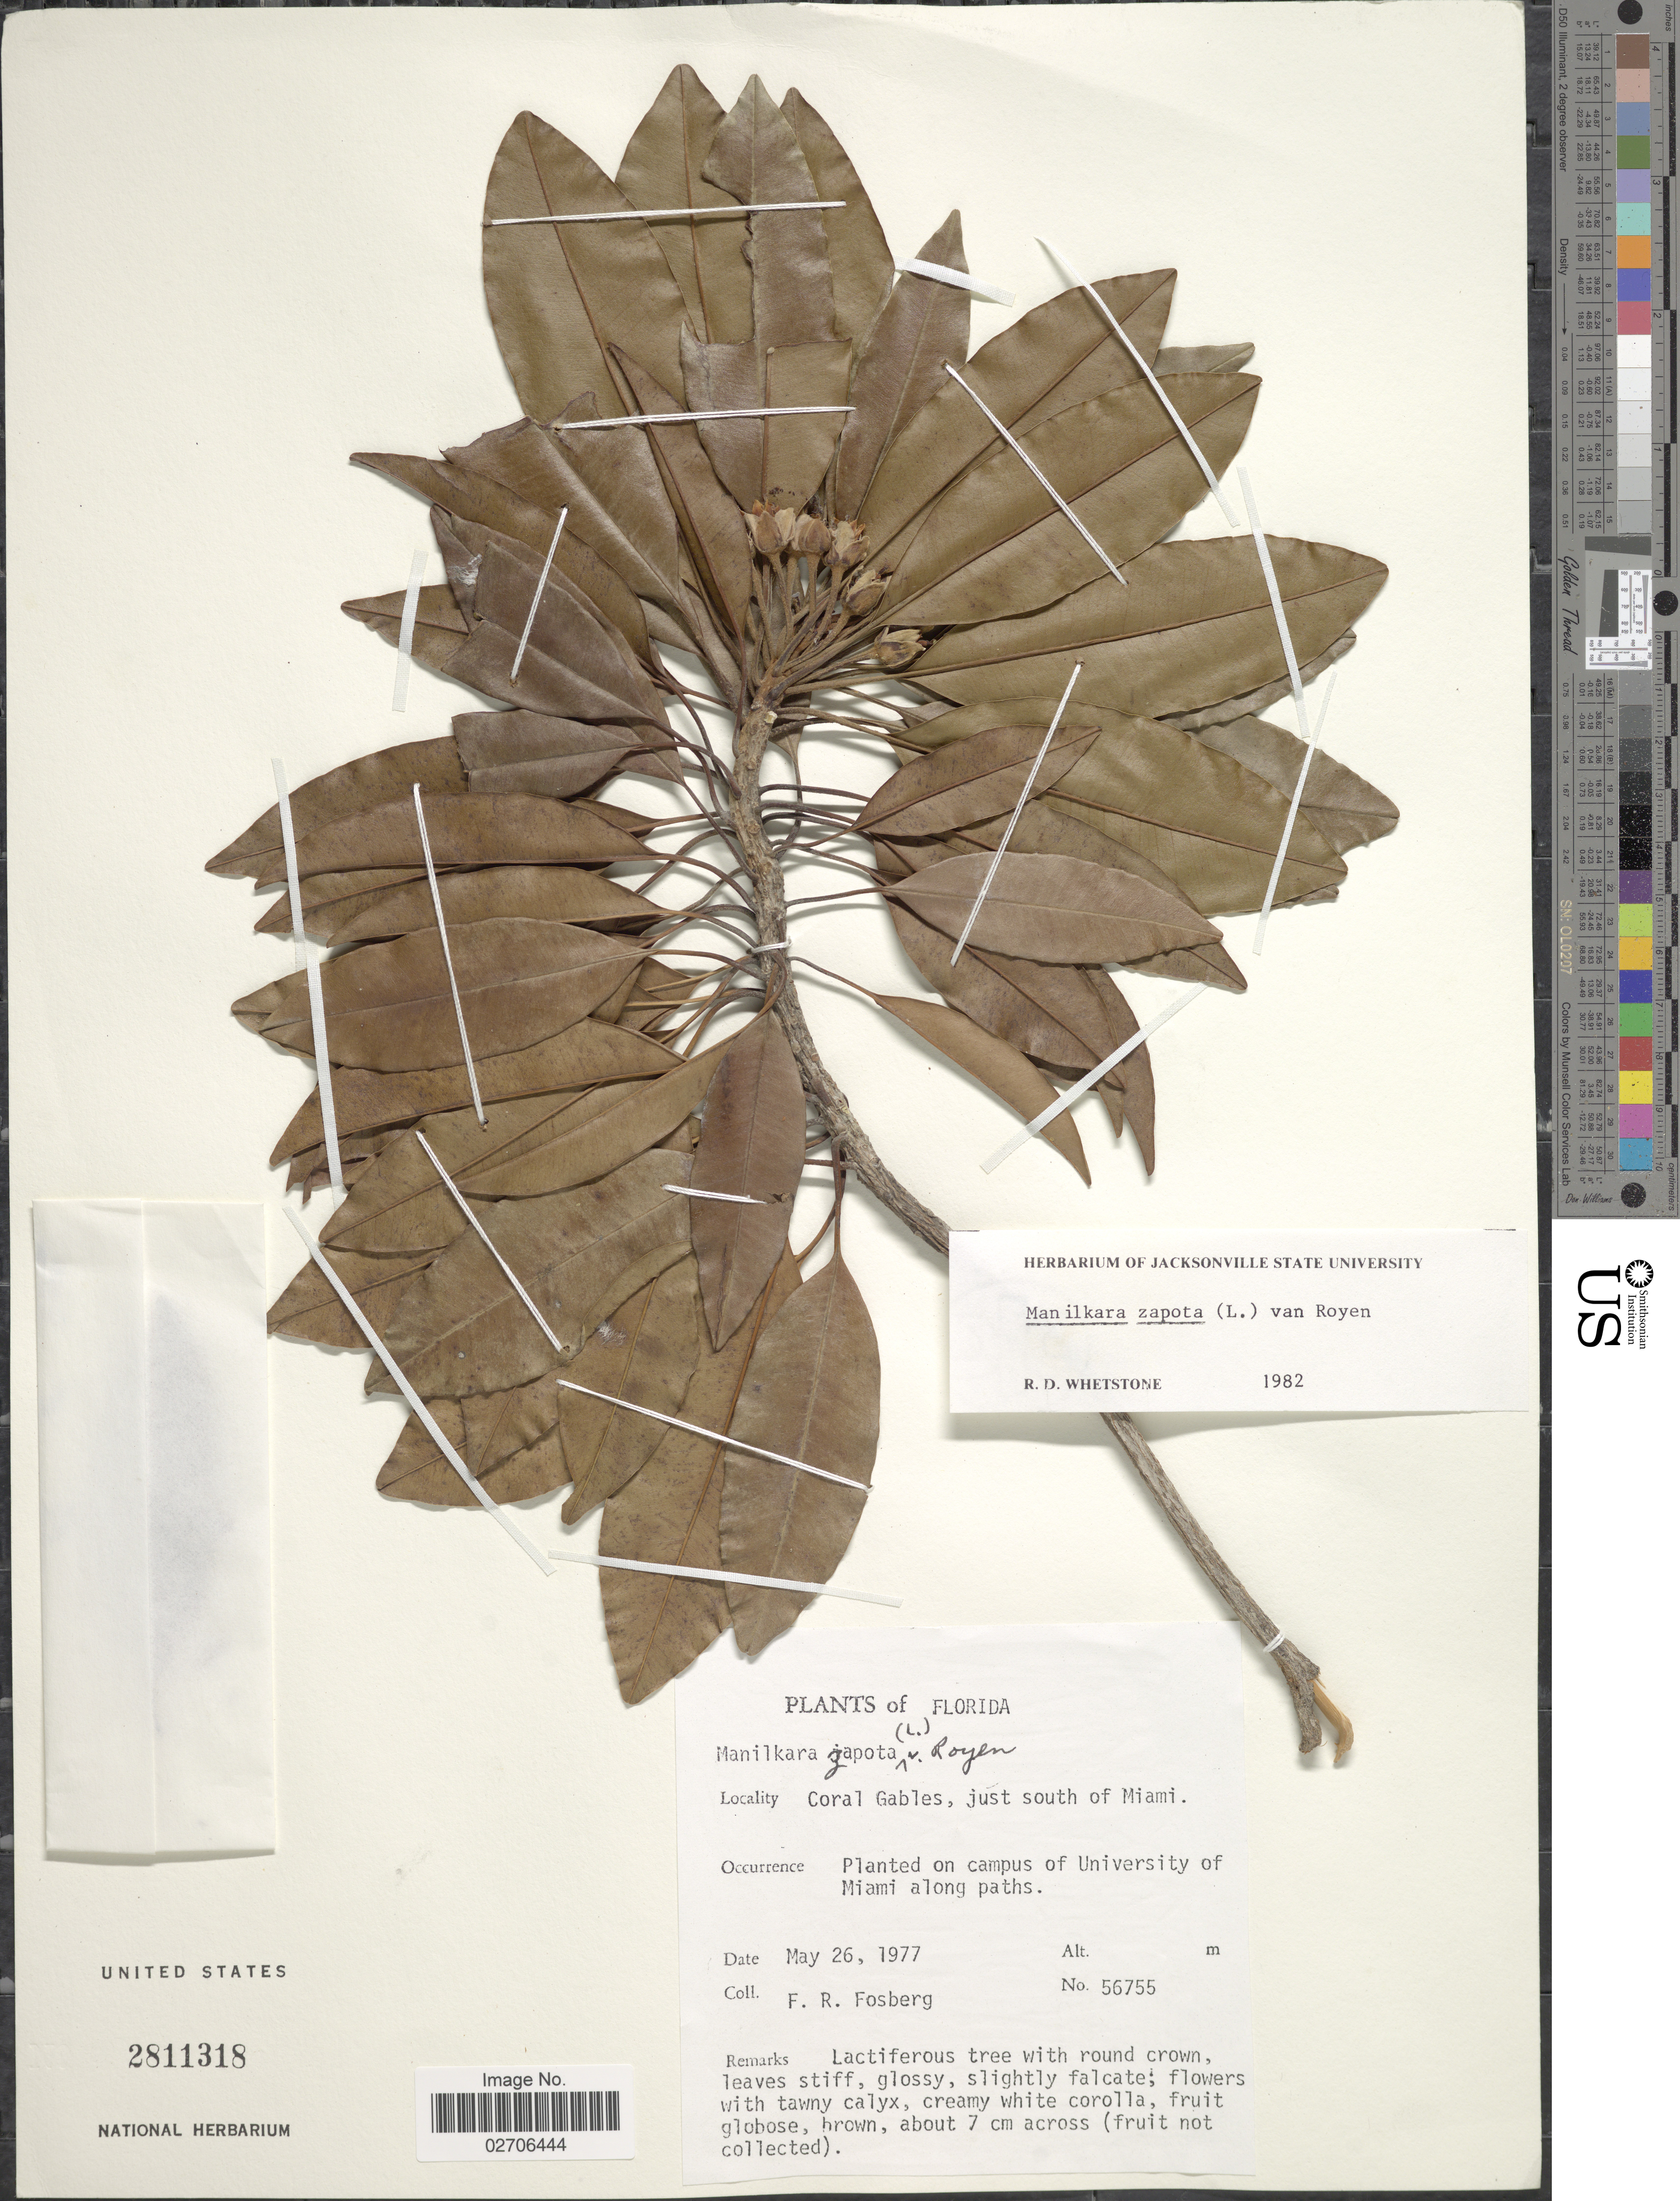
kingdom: Plantae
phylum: Tracheophyta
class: Magnoliopsida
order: Ericales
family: Sapotaceae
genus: Manilkara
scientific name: Manilkara zapota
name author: (L.) P. Royen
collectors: F. R. Fosberg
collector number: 56755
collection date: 1977-05-26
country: United States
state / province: Florida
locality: Coral Gables, just south of Miami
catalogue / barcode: US 2811318